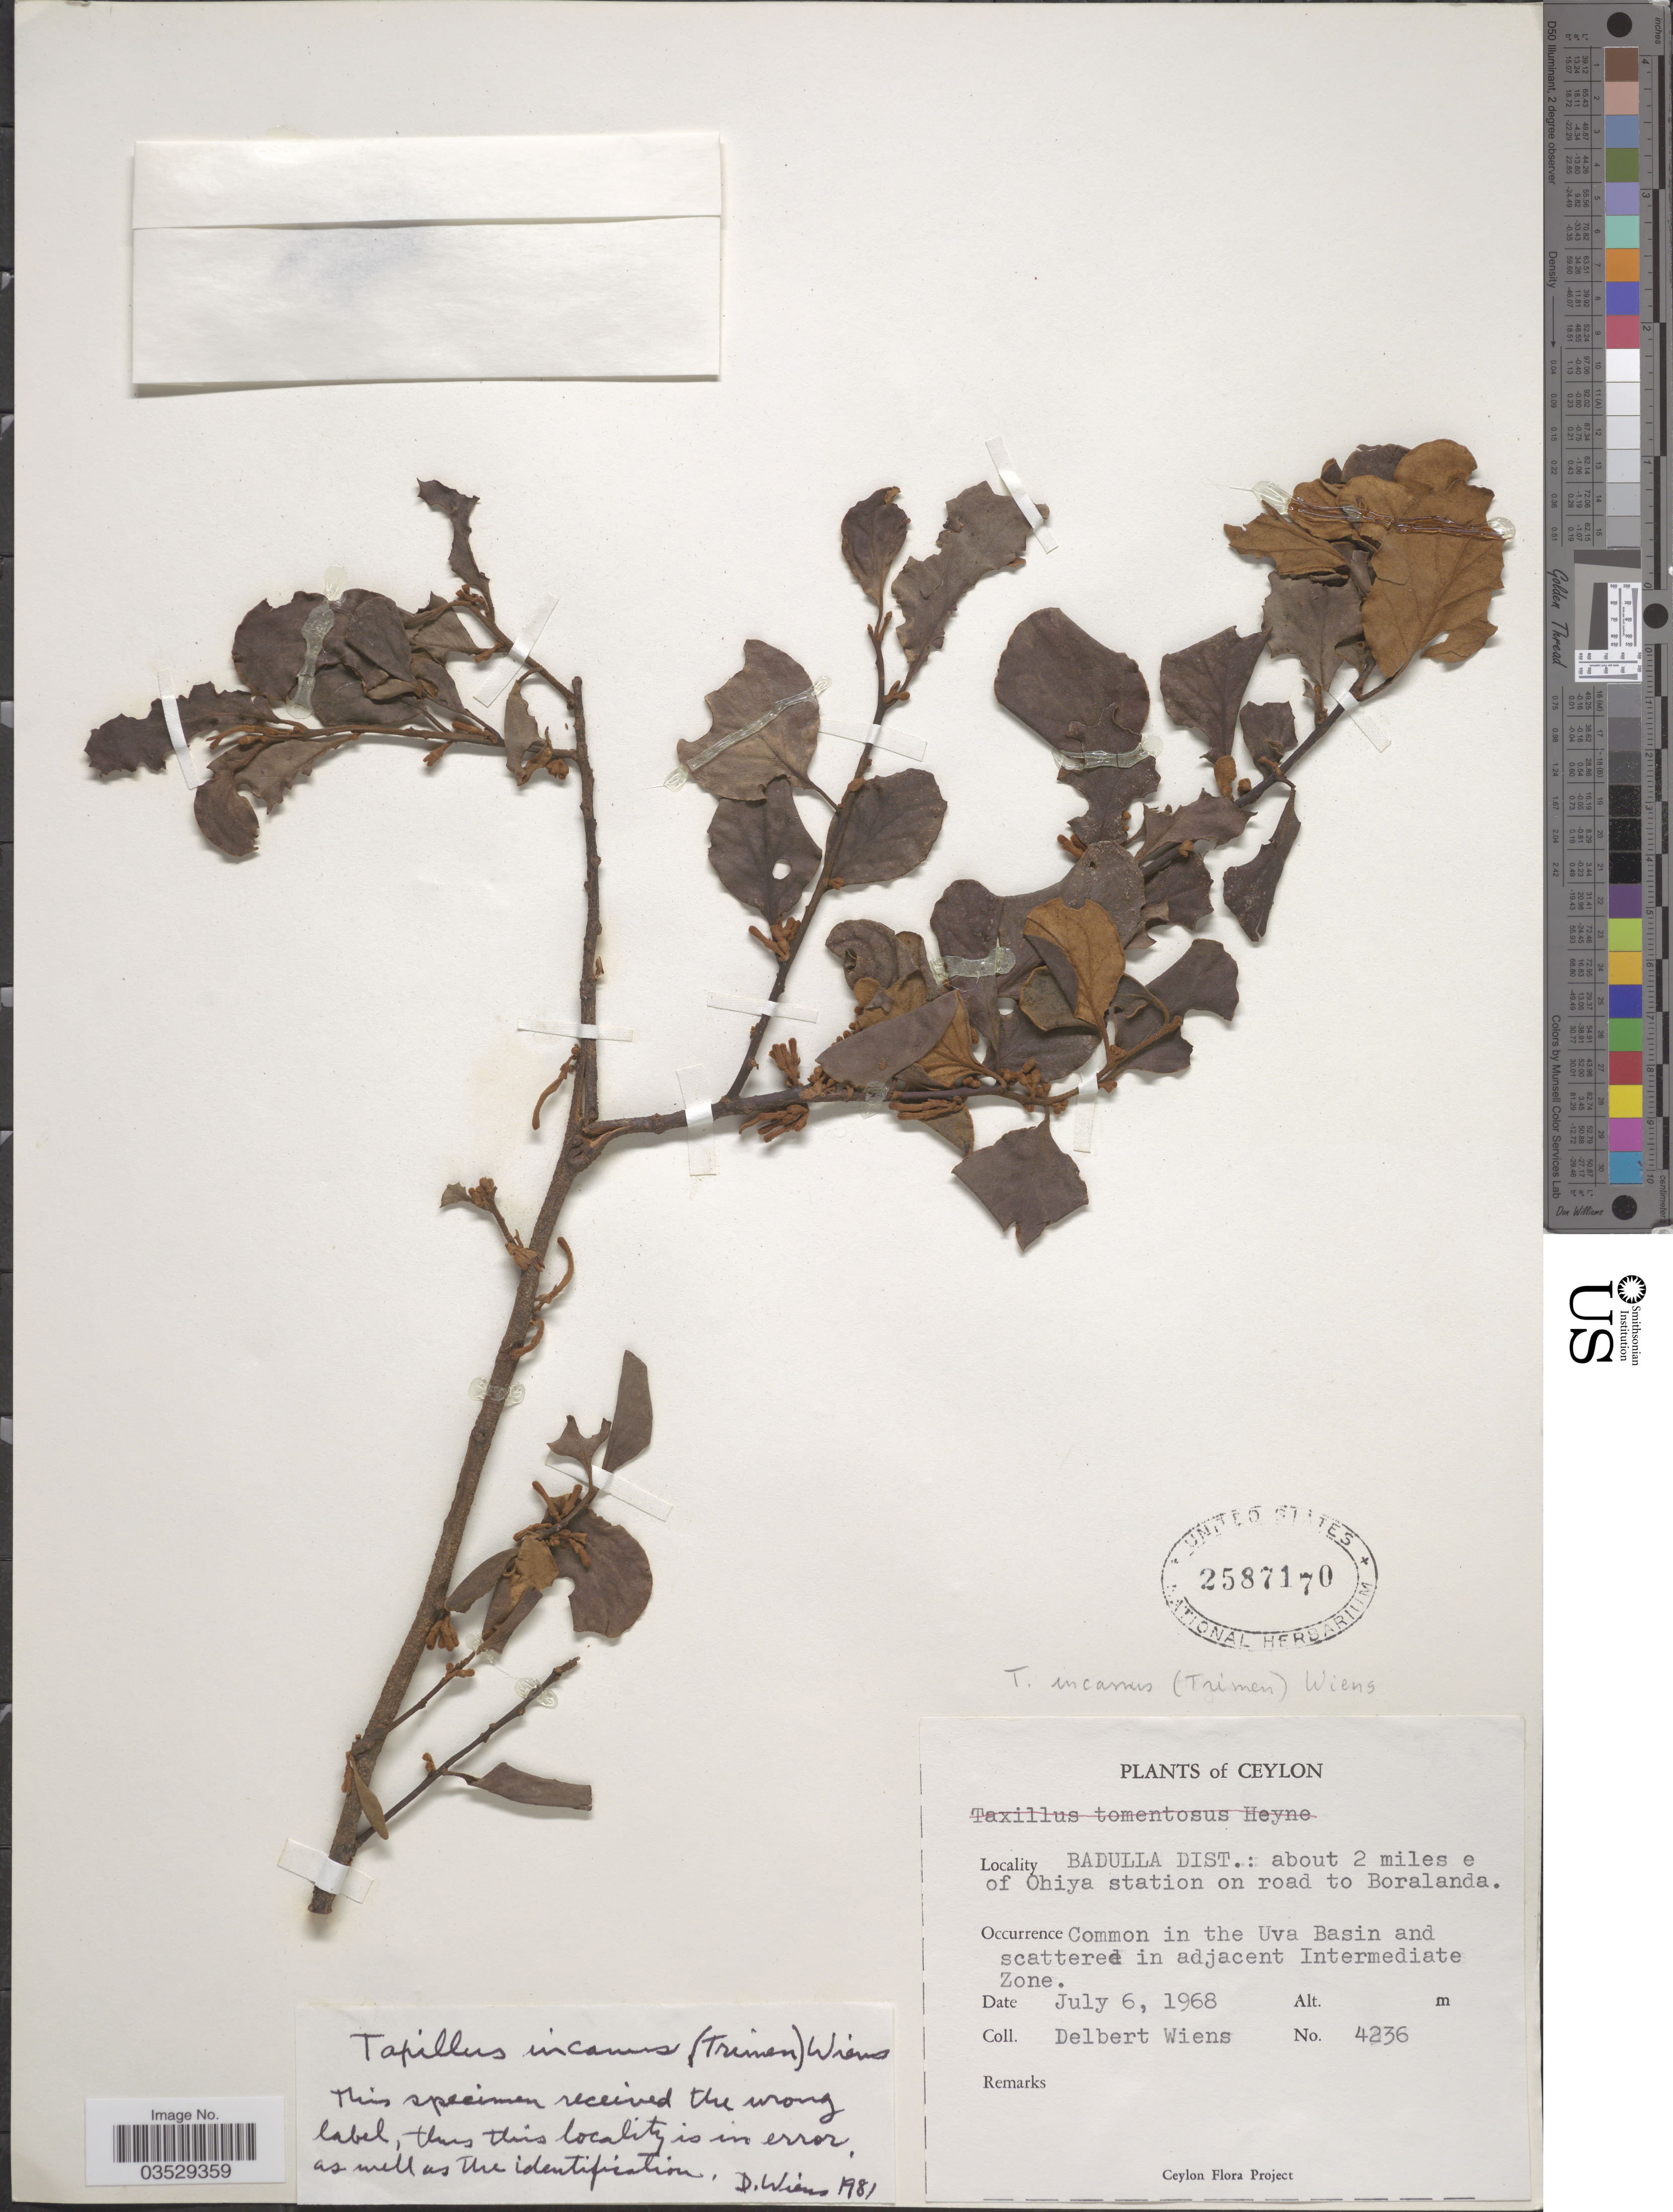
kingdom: Plantae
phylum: Tracheophyta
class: Magnoliopsida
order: Santalales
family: Loranthaceae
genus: Taxillus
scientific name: Taxillus incanus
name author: (Trimen) Wiens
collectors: D. Wiens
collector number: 4236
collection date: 1968-07-06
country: Sri Lanka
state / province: Uva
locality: Ceylon. Badulla Dist.: about 2 miles e of Ohiya station on road to Boralanda. In the Uva Basin and scattered in adjacent Intermediate Zone.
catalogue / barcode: US 2587170